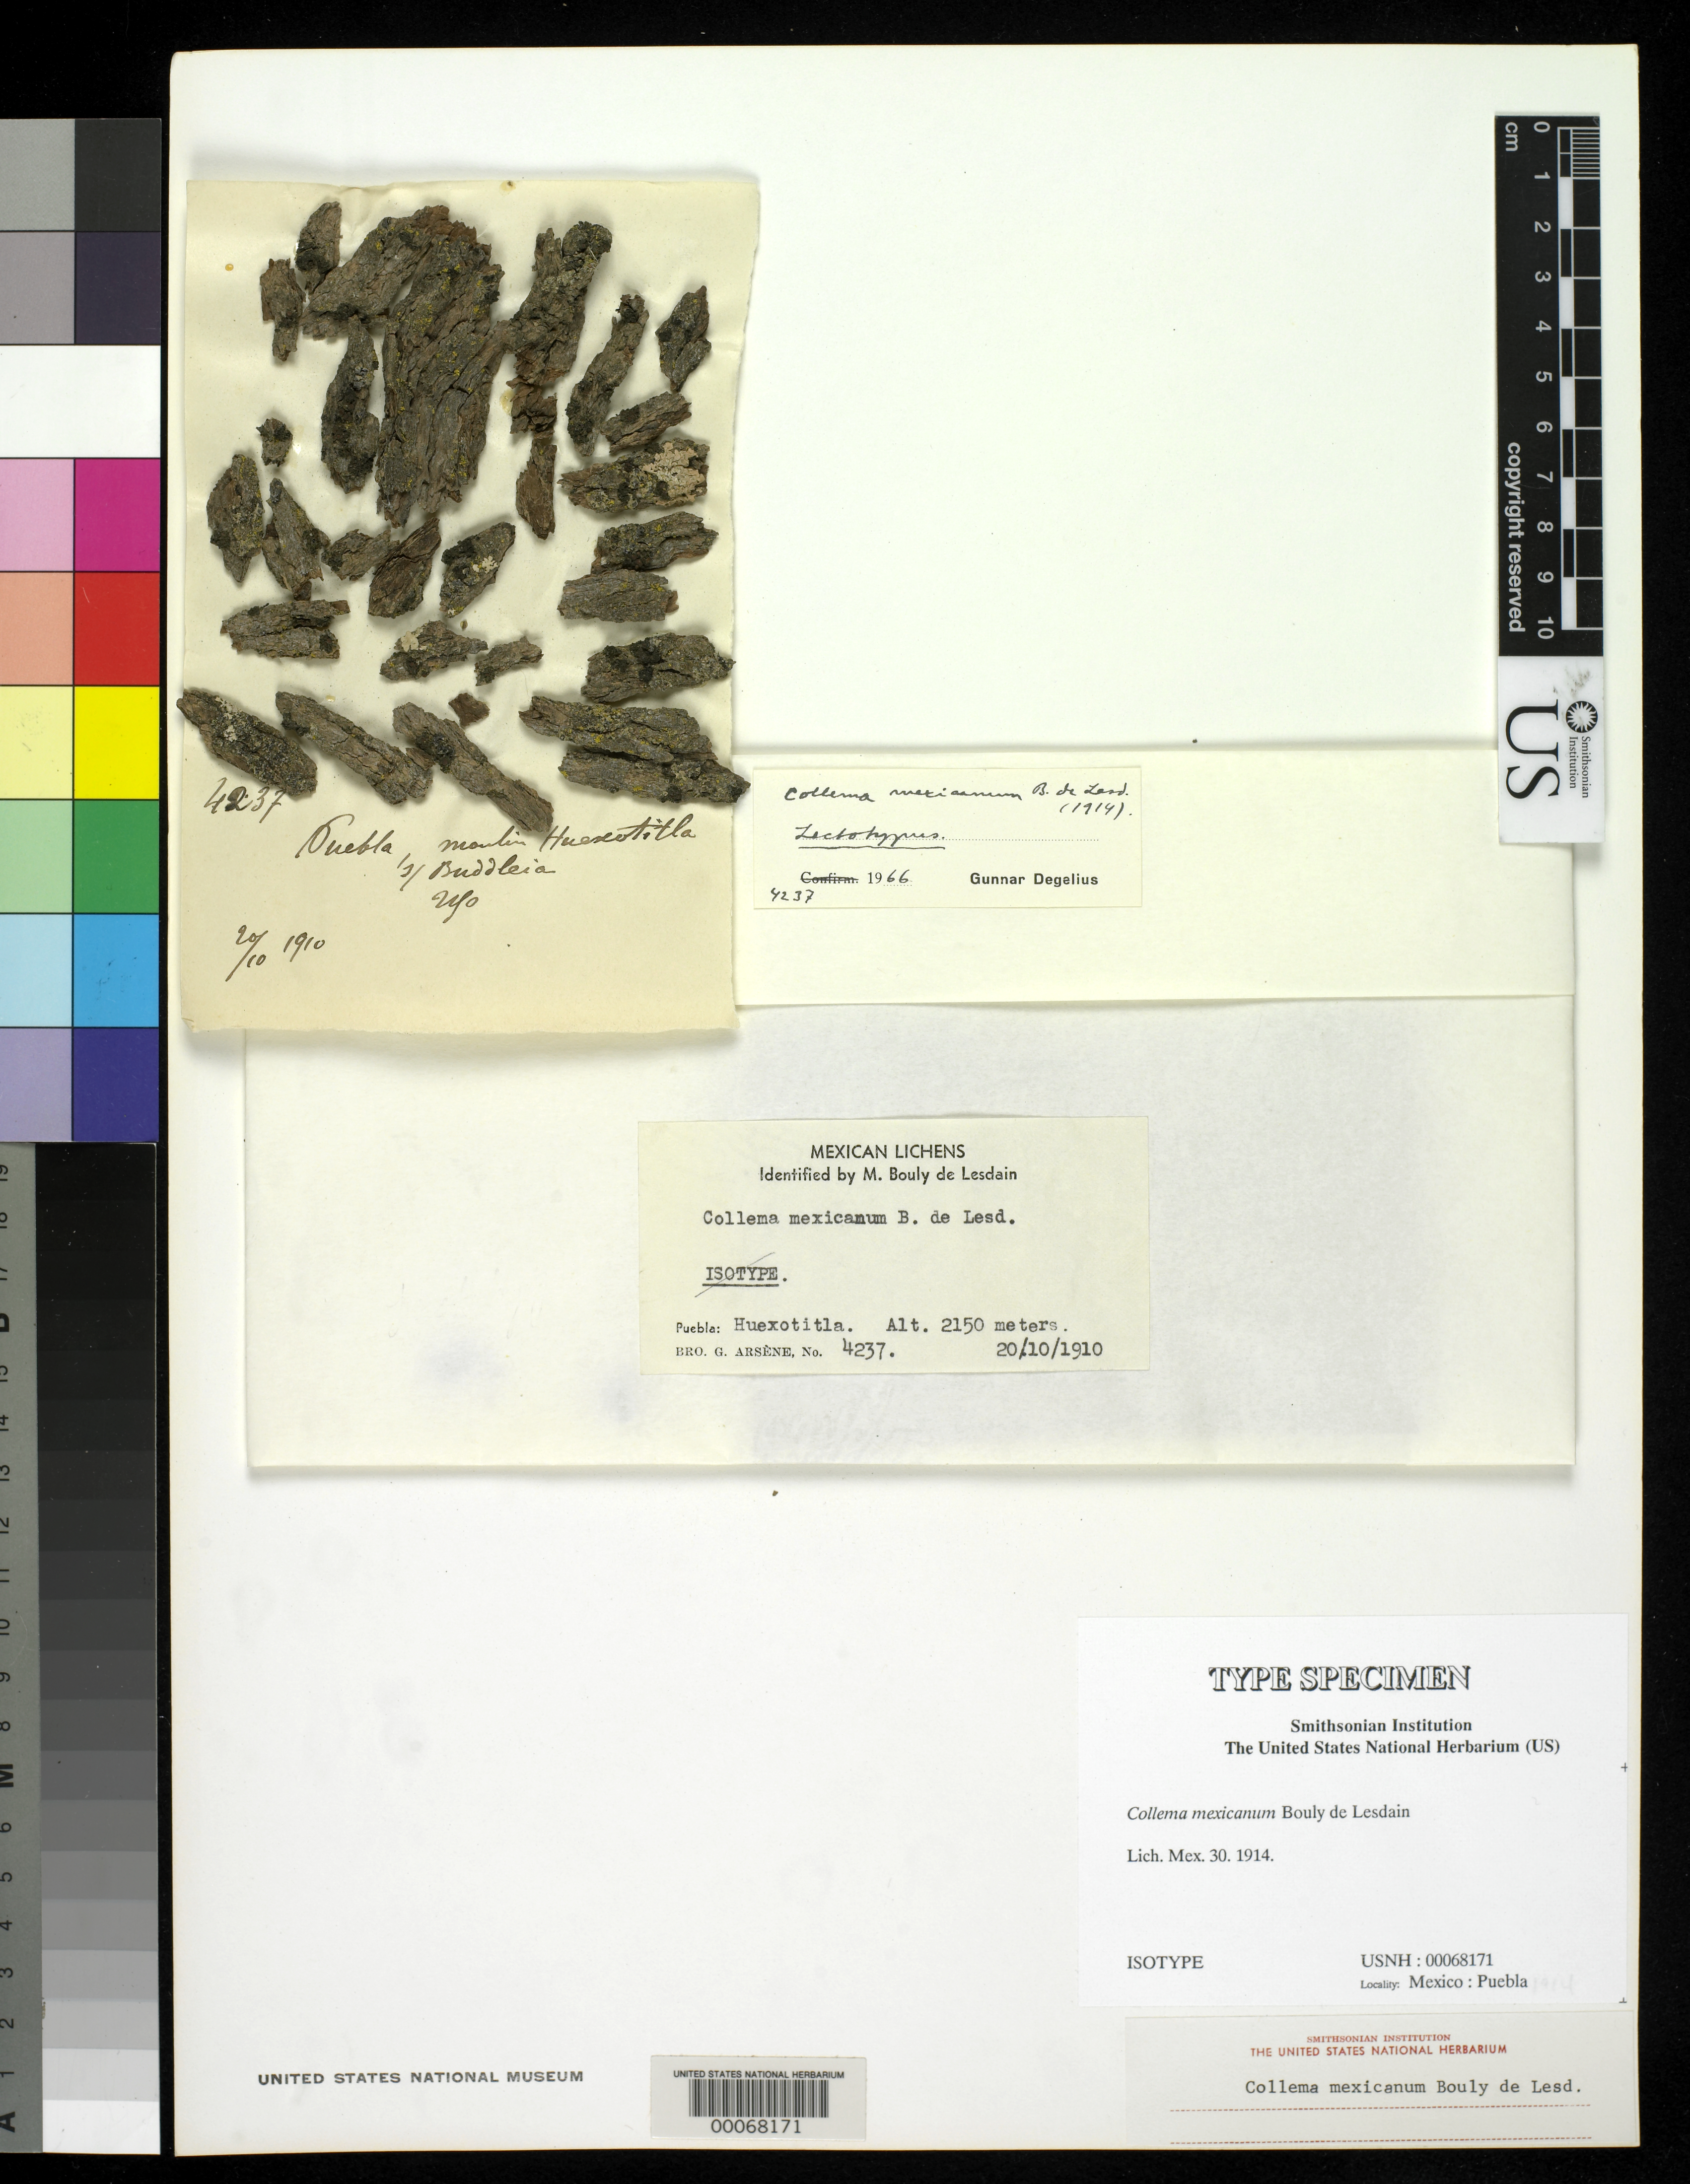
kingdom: Fungi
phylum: Ascomycota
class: Lecanoromycetes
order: Peltigerales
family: Collemataceae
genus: Collema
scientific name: Collema mexicanum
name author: B. de Lesd.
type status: Isotype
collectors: Bro. G. Arsène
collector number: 4237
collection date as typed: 20 Oct 1910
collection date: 1910-10-20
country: Mexico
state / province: Puebla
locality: Huexotitla.